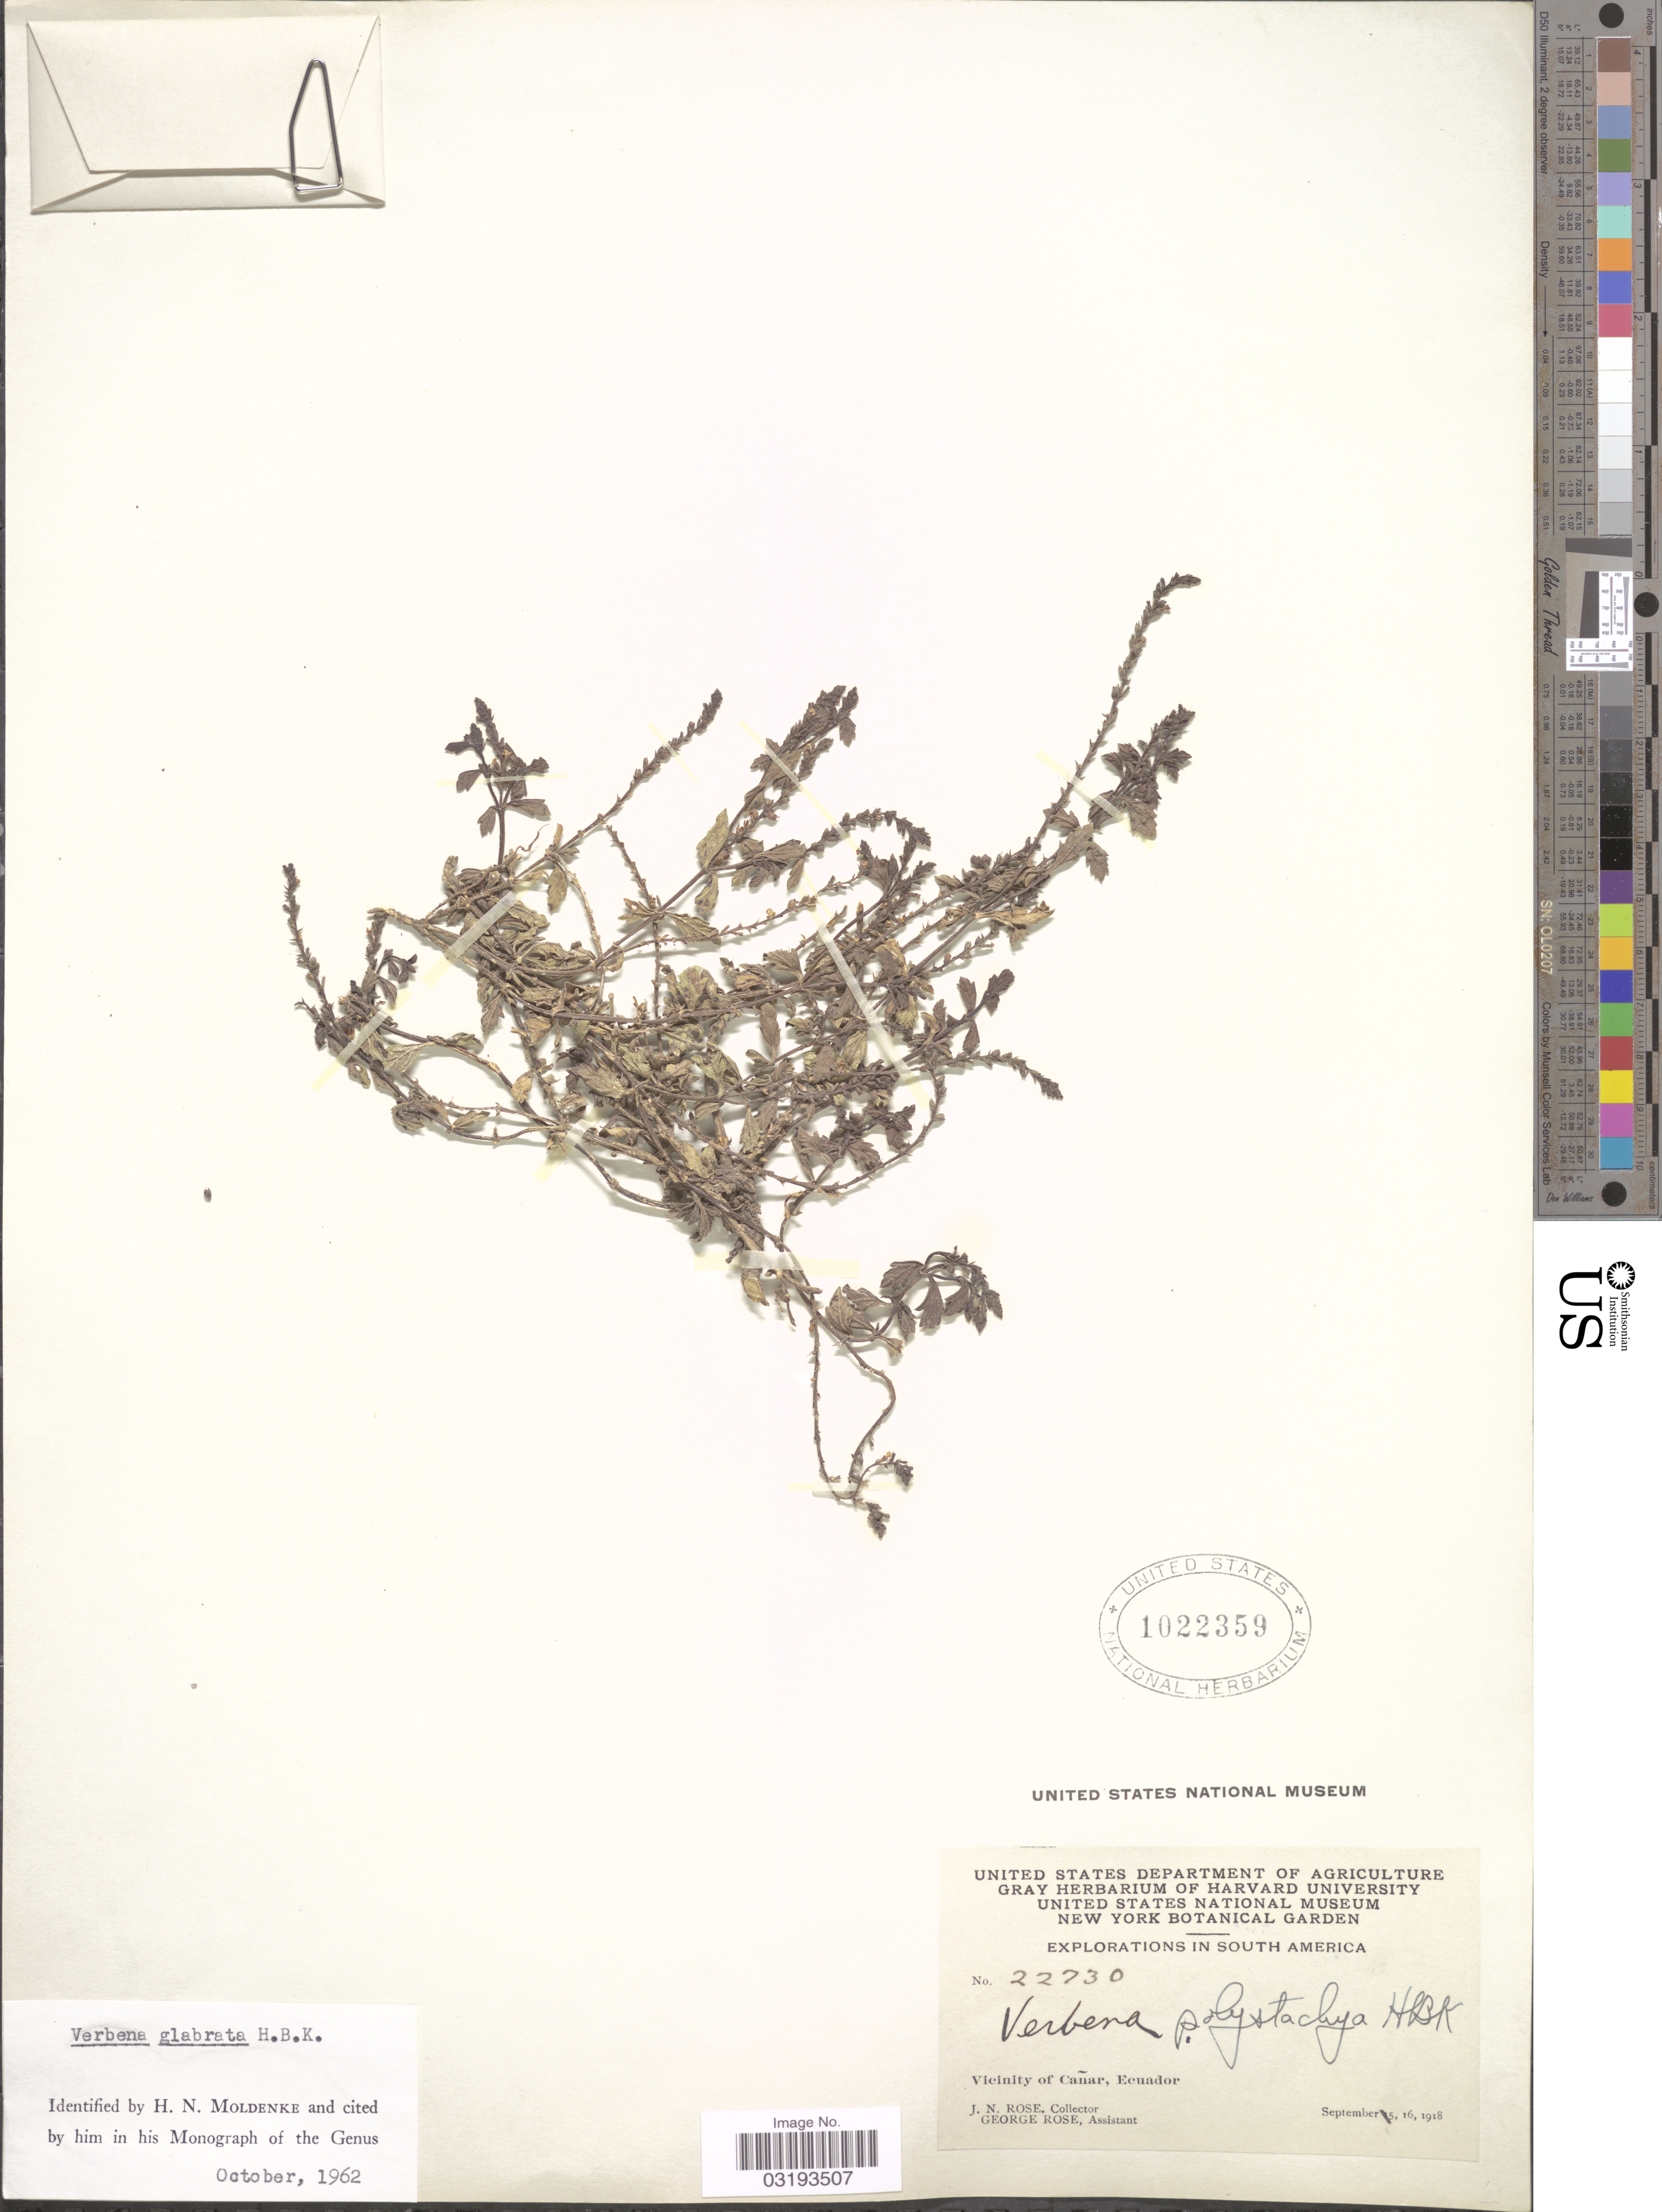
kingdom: Plantae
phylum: Tracheophyta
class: Magnoliopsida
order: Lamiales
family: Verbenaceae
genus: Verbena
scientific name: Verbena glabrata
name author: Kunth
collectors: J. N. Rose & G. Rose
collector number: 22730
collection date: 1918-09-16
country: Ecuador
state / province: Cañar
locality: Vicinity of Cañar.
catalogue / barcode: US 1022359